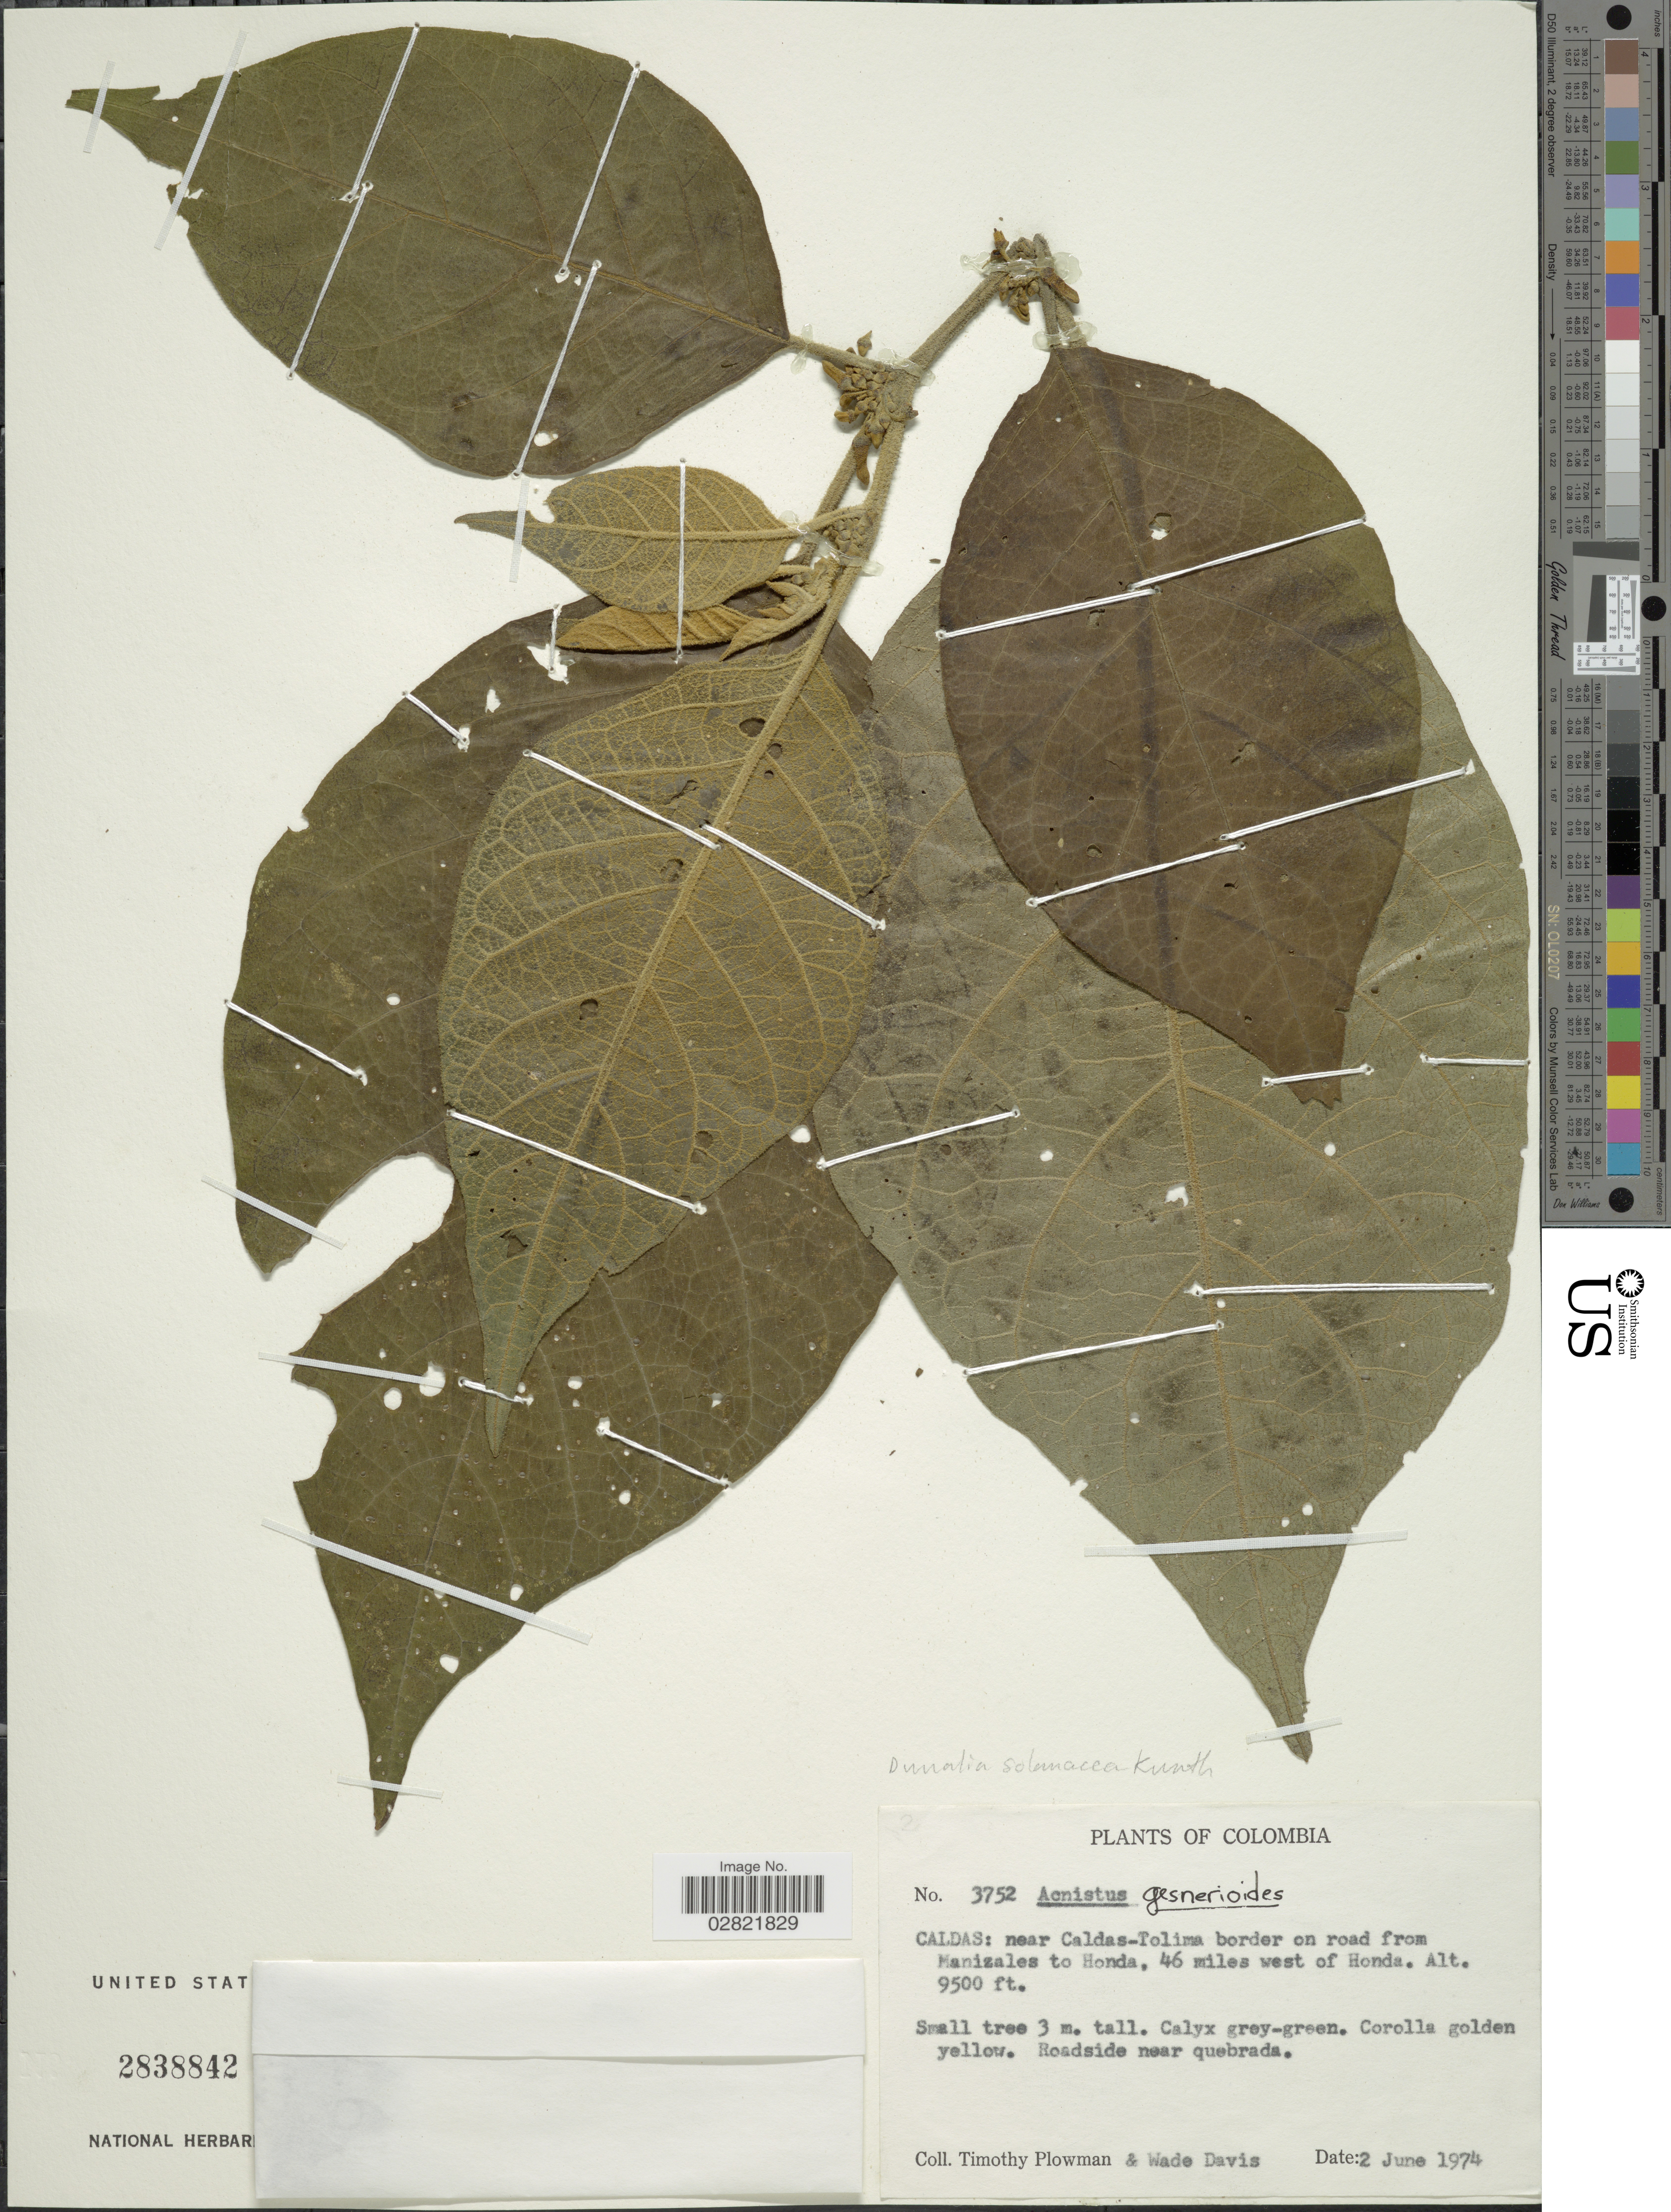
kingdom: Plantae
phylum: Tracheophyta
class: Magnoliopsida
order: Solanales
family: Solanaceae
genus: Dunalia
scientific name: Dunalia solanacea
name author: Kunth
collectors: T. Plowman & W. Davis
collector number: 3752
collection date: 1974-06-02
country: Colombia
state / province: Caldas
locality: Near Caldas-Tolima border on road from Manizales to Honda, 46 miles west of Honda.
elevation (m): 2896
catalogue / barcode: US 2838842